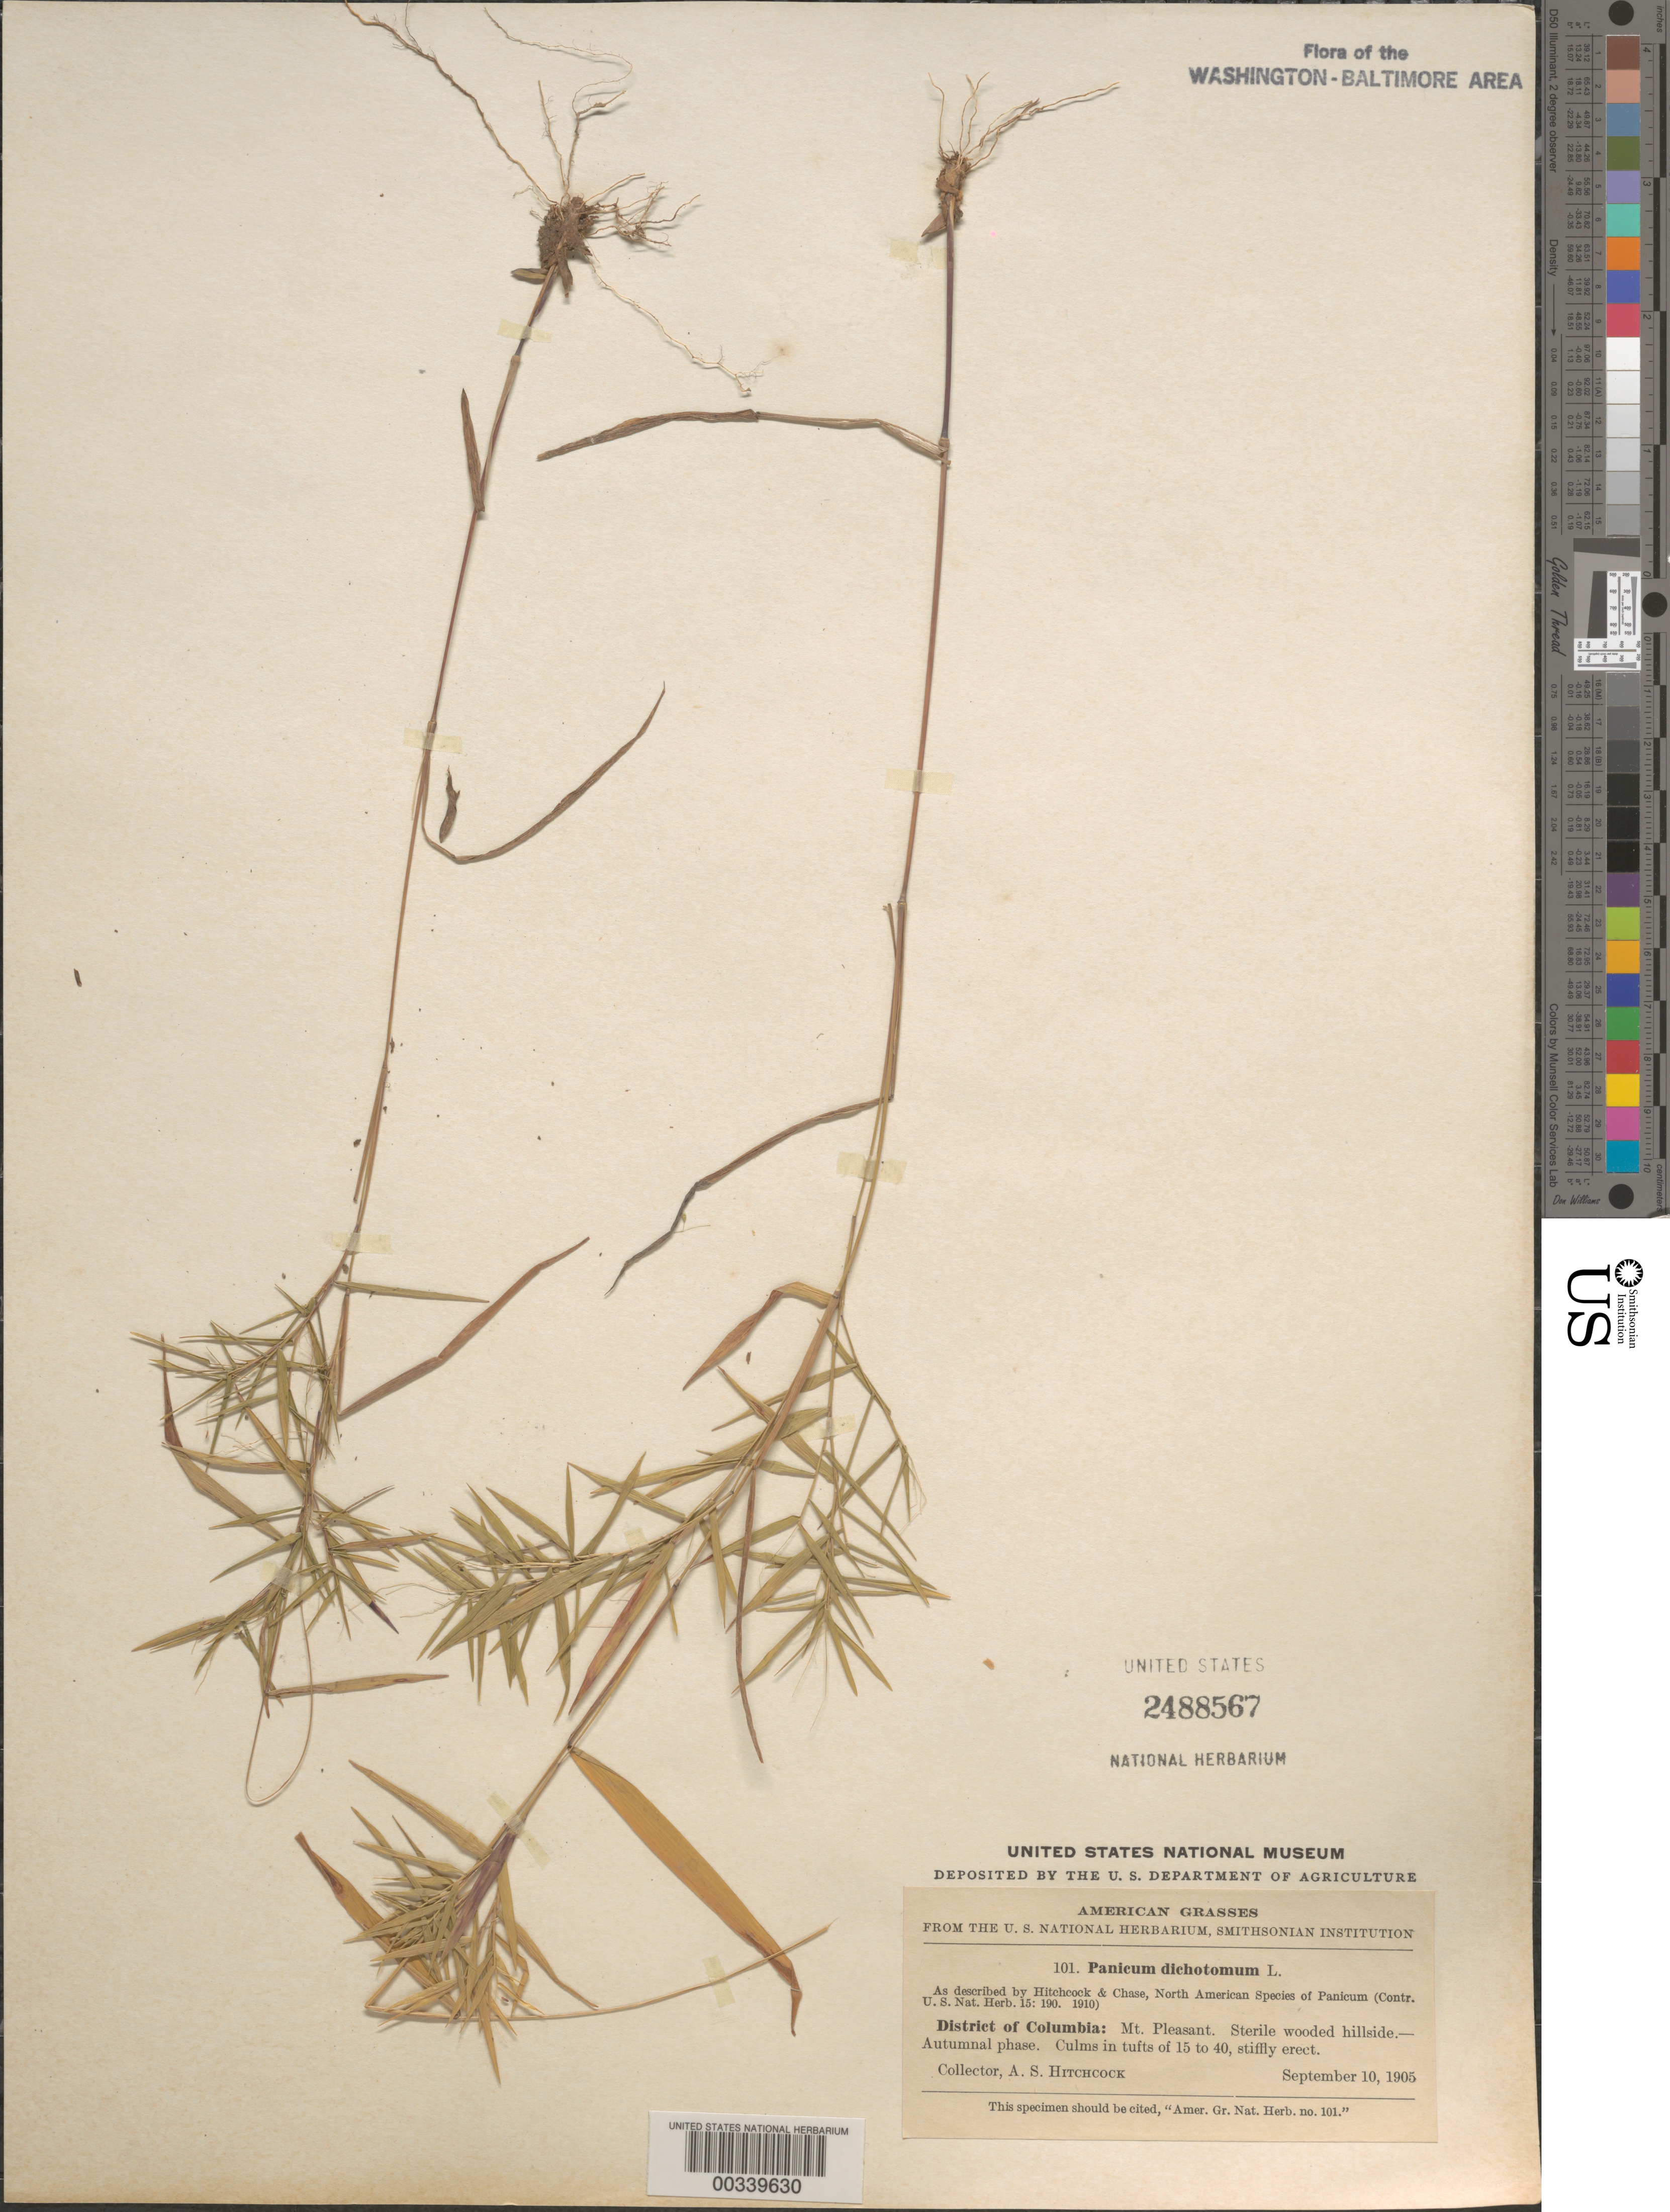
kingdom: Plantae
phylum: Tracheophyta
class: Liliopsida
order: Poales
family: Poaceae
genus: Dichanthelium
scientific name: Dichanthelium dichotomum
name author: (L.) Gould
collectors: A. S. Hitchcock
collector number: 101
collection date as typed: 10 Sep 1905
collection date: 1905-09-10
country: United States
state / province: District of Columbia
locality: Mount Pleasant Rock Creek Park and Vicinity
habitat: Sterile wooded hillside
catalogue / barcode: US 2488567